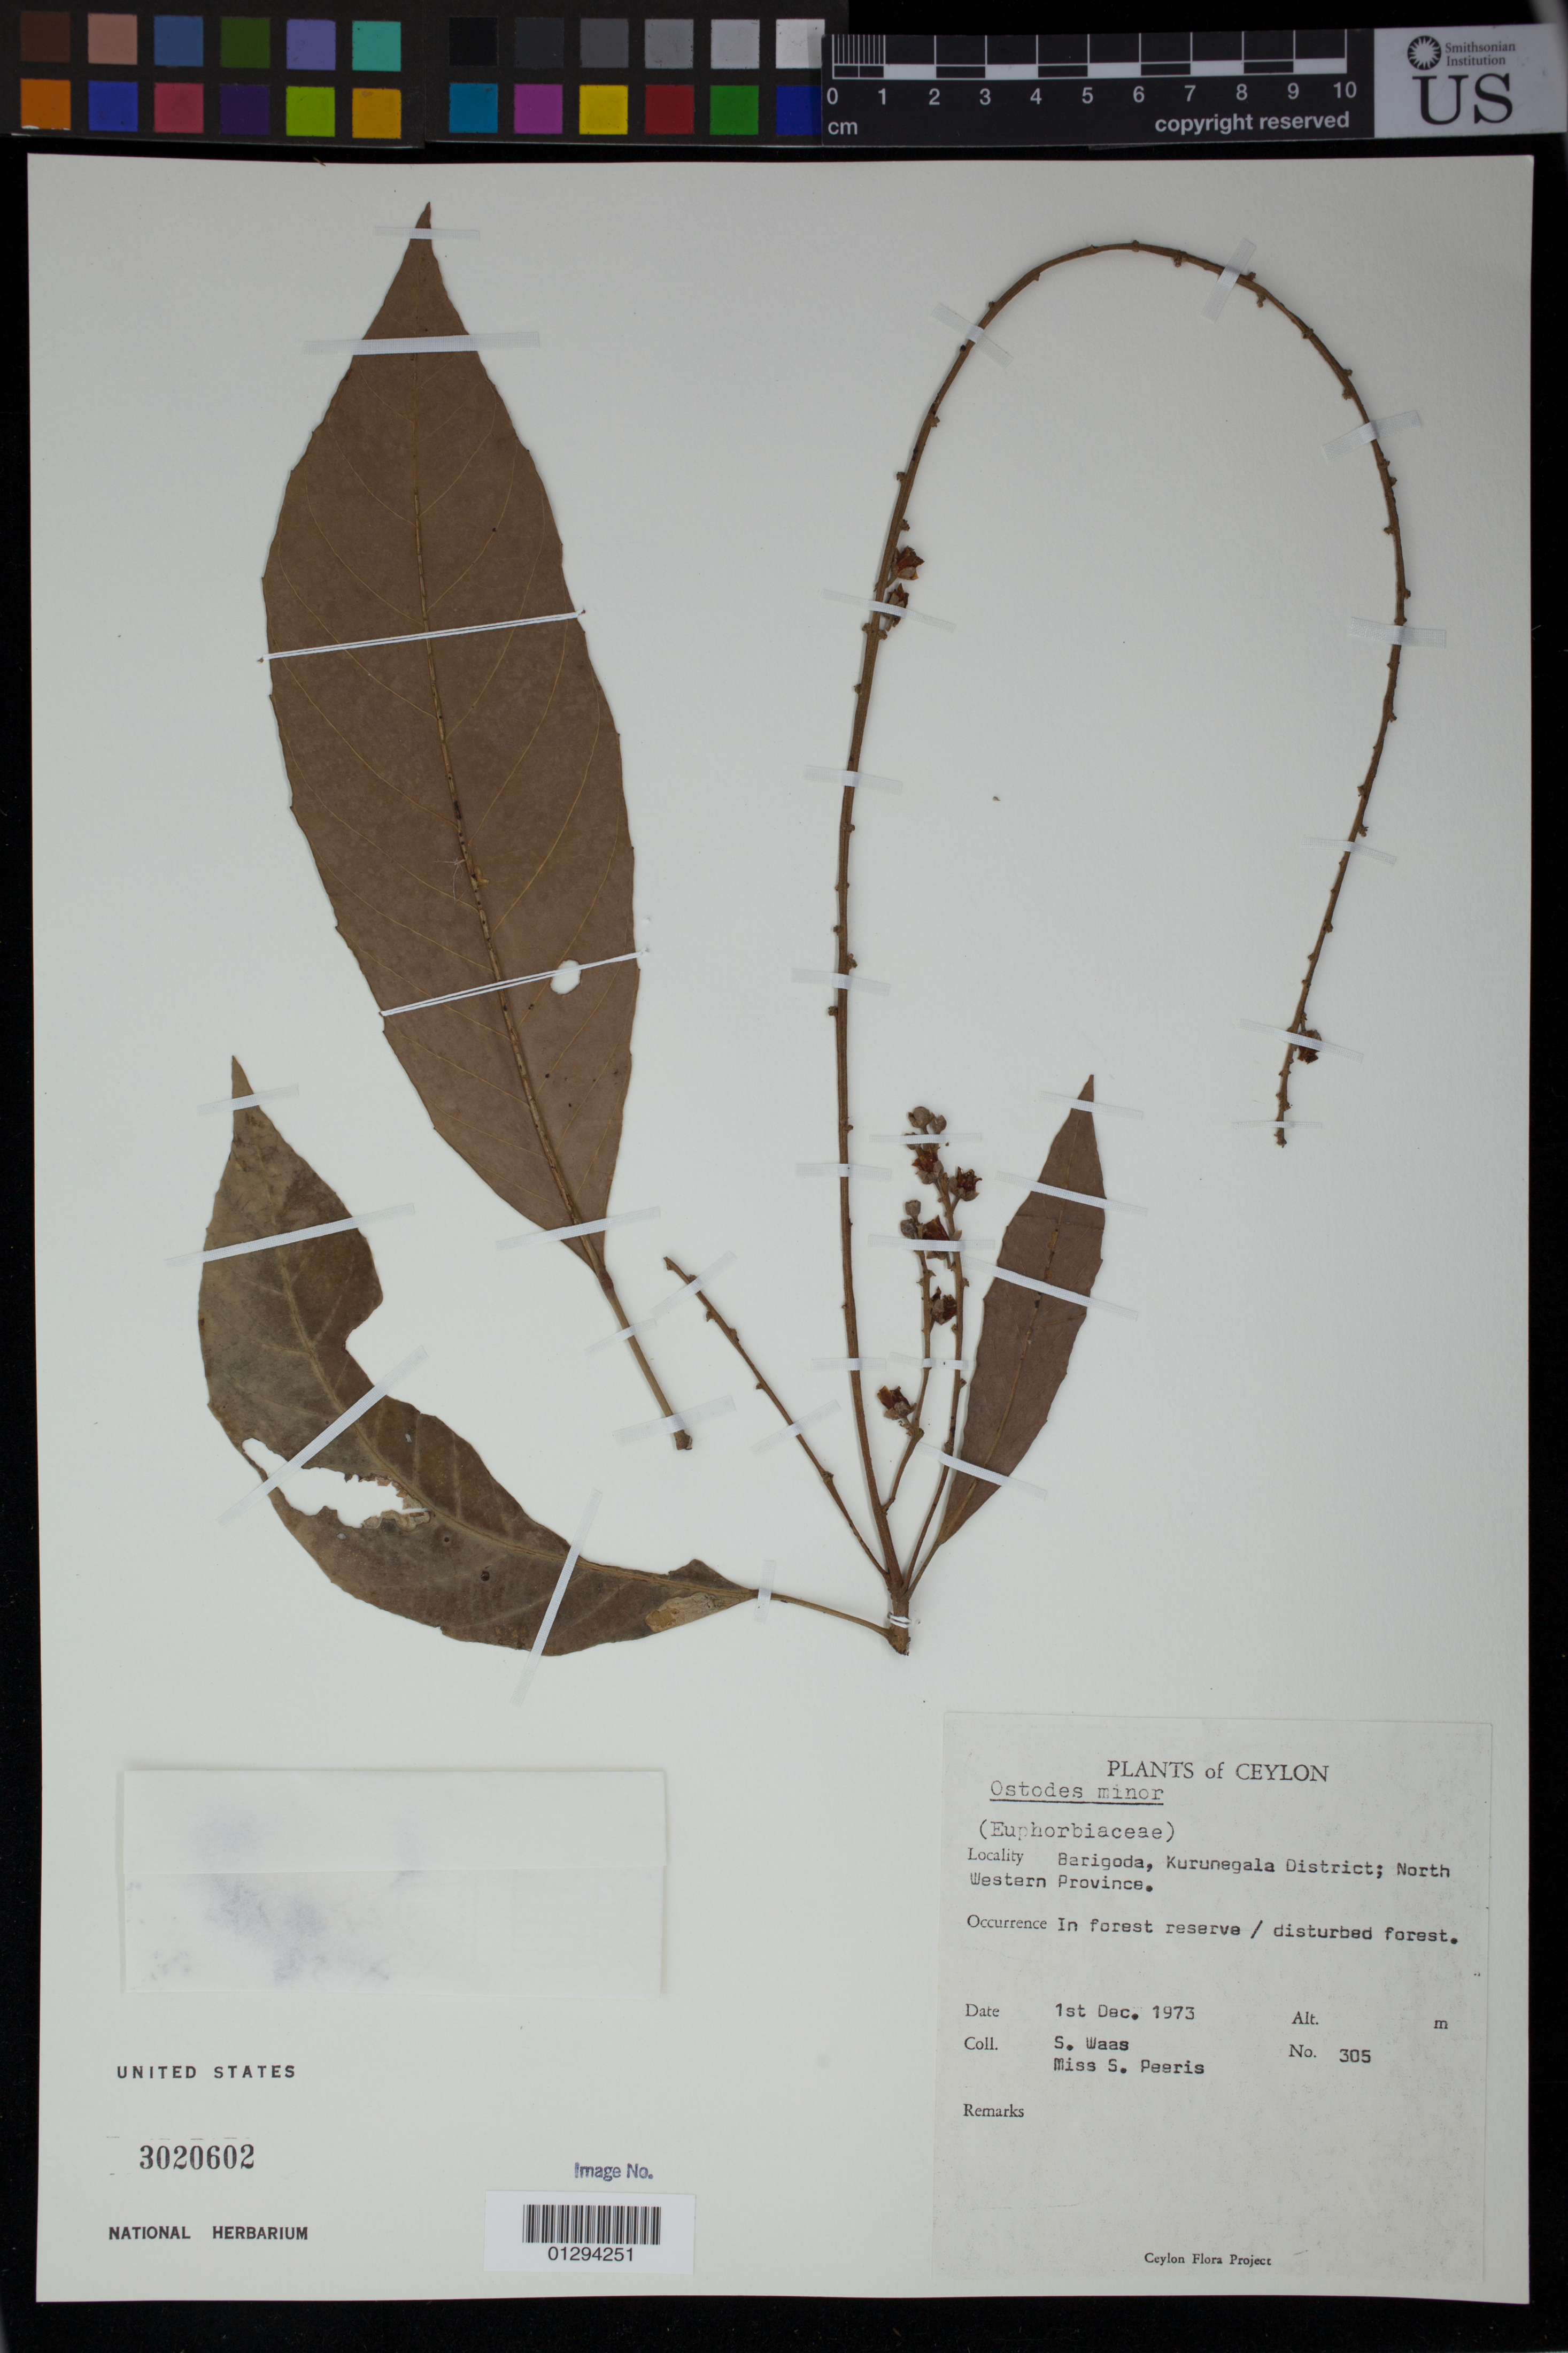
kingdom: Plantae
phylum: Tracheophyta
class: Magnoliopsida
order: Malpighiales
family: Euphorbiaceae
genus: Fahrenheitia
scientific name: Fahrenheitia minor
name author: (Thwaites) Airy Shaw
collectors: S. Waas & S. Peeris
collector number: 305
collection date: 1973-12-01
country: Sri Lanka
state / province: North Western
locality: Barigoda, Kurunegala District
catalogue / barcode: US 3020602